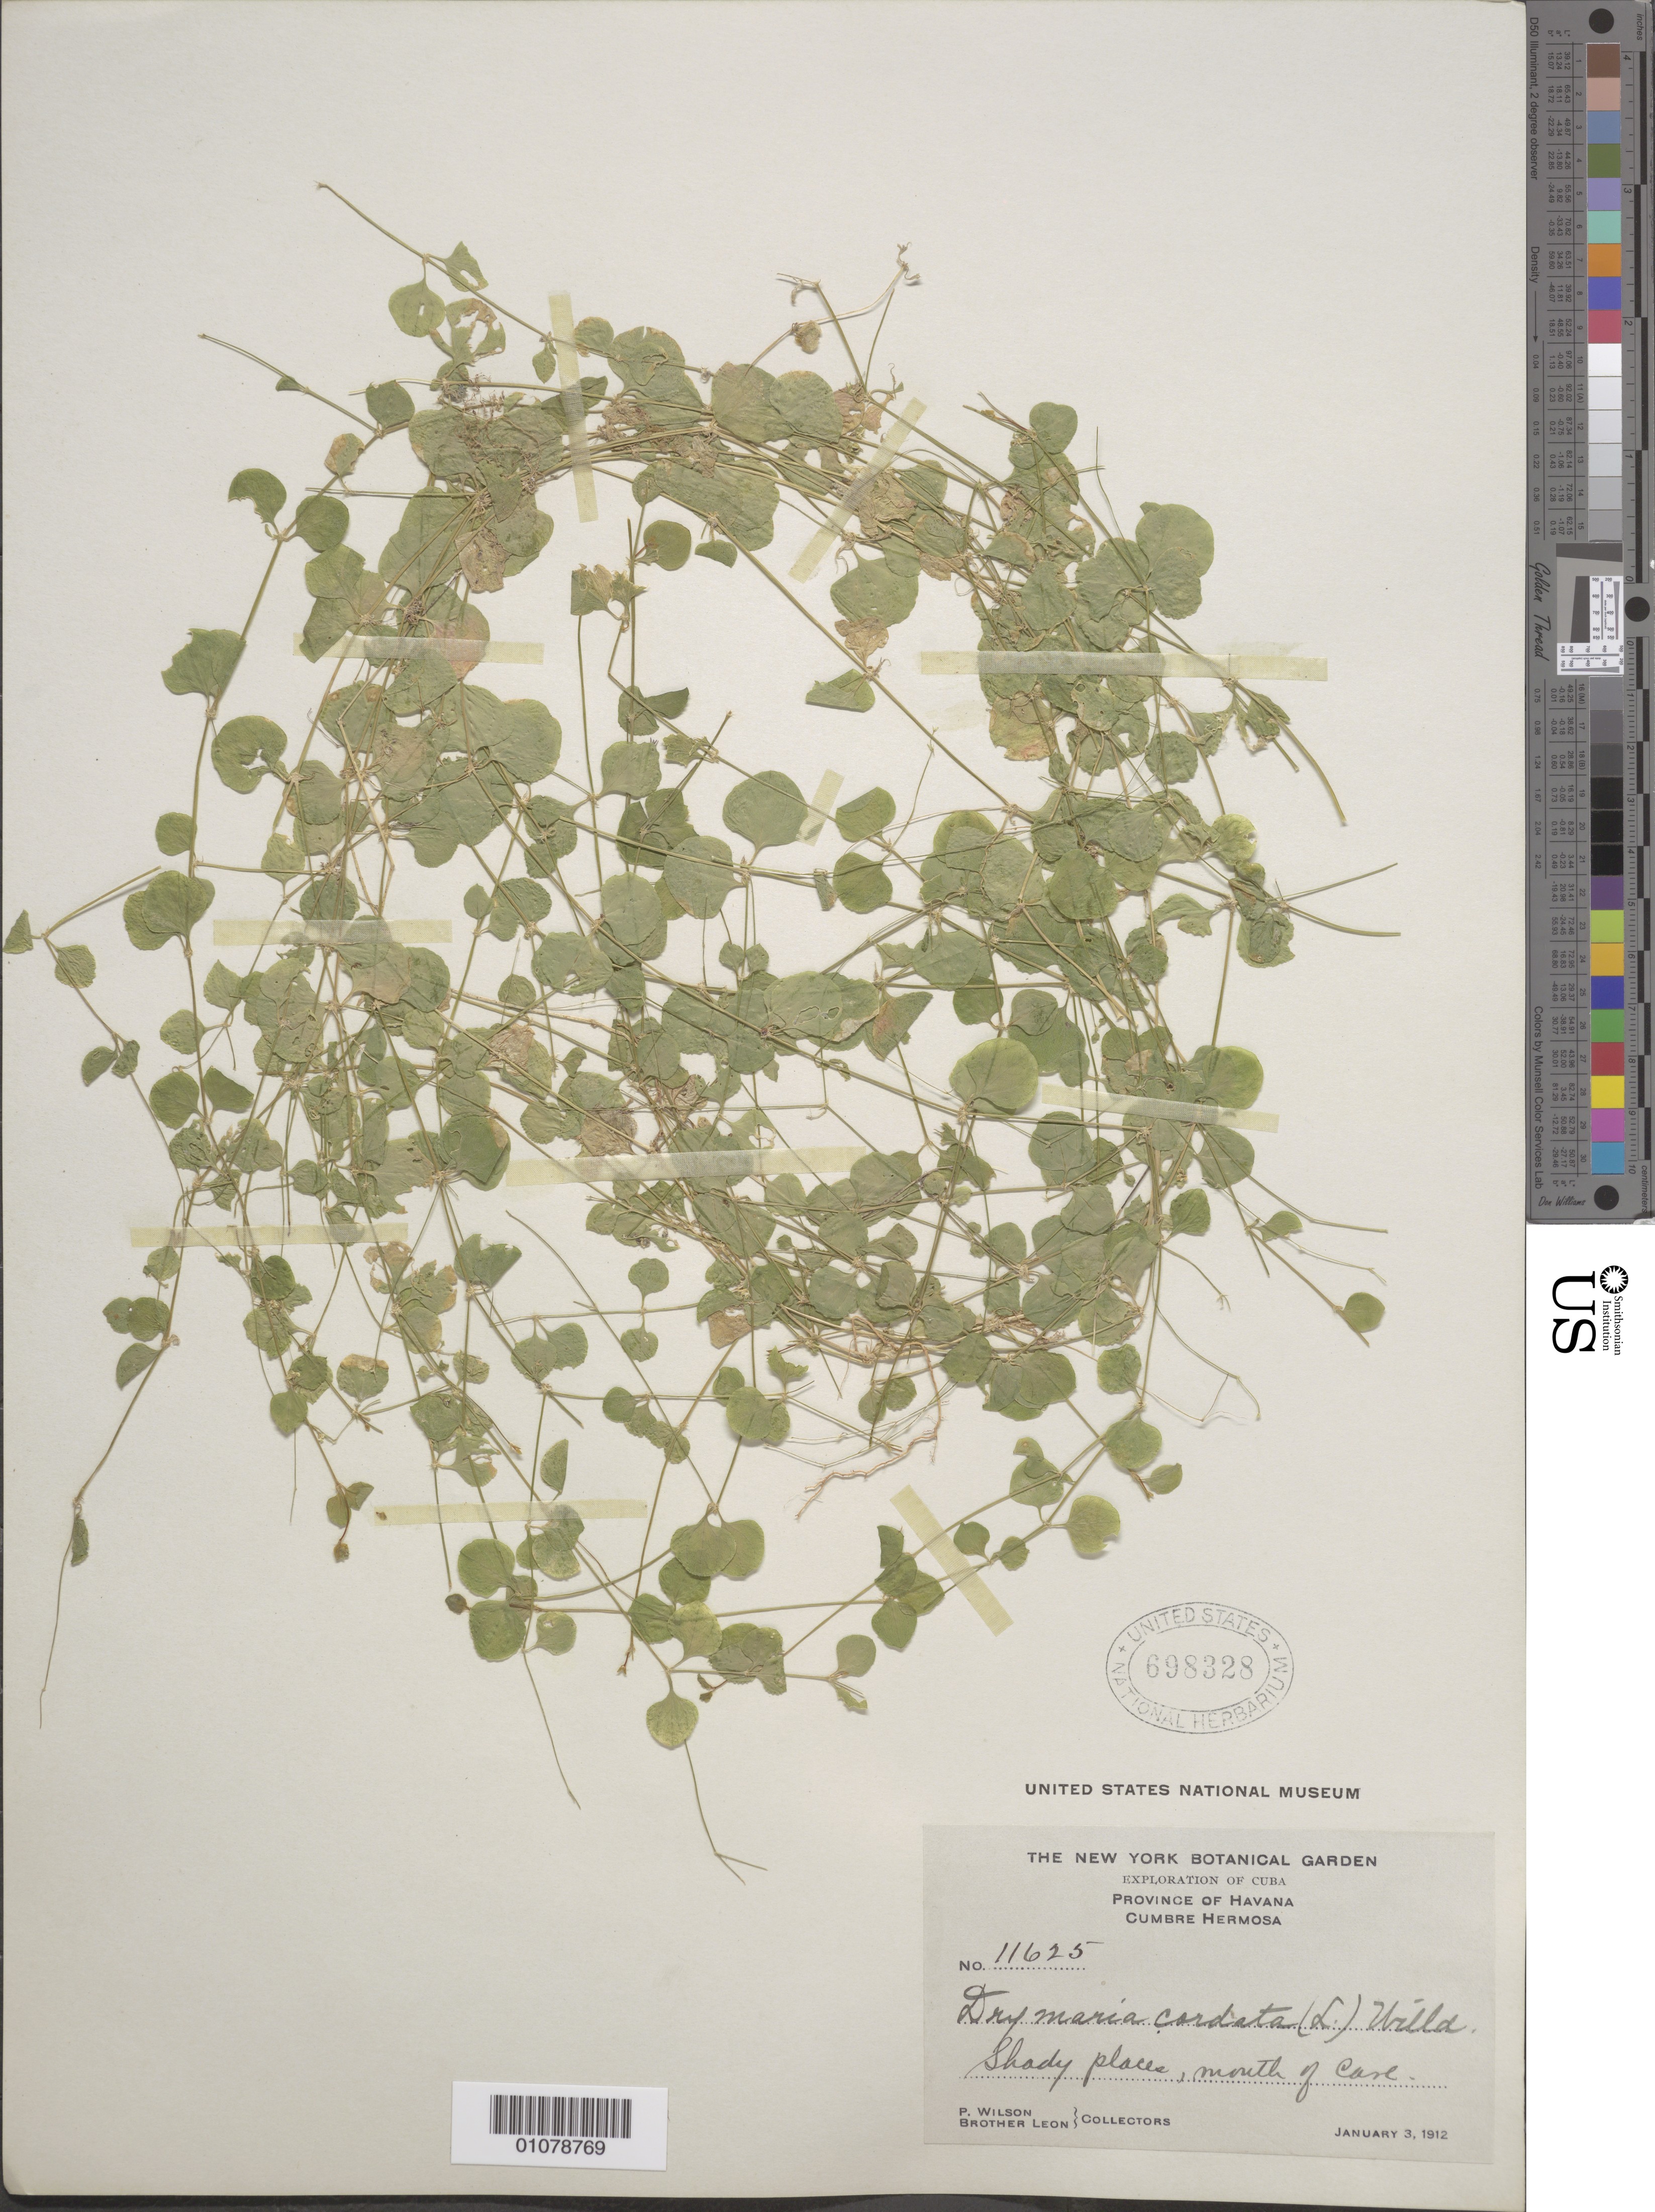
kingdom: Plantae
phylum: Tracheophyta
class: Magnoliopsida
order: Caryophyllales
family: Caryophyllaceae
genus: Drymaria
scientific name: Drymaria cordata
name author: (L.) Willd. ex Schult.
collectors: P. Wilson & Bro. León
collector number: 11625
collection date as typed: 03 Jan 1912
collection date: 1912-01-03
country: Cuba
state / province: La Habana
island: Cuba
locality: Province of Havana, Cumbre Hermosa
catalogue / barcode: US 698328